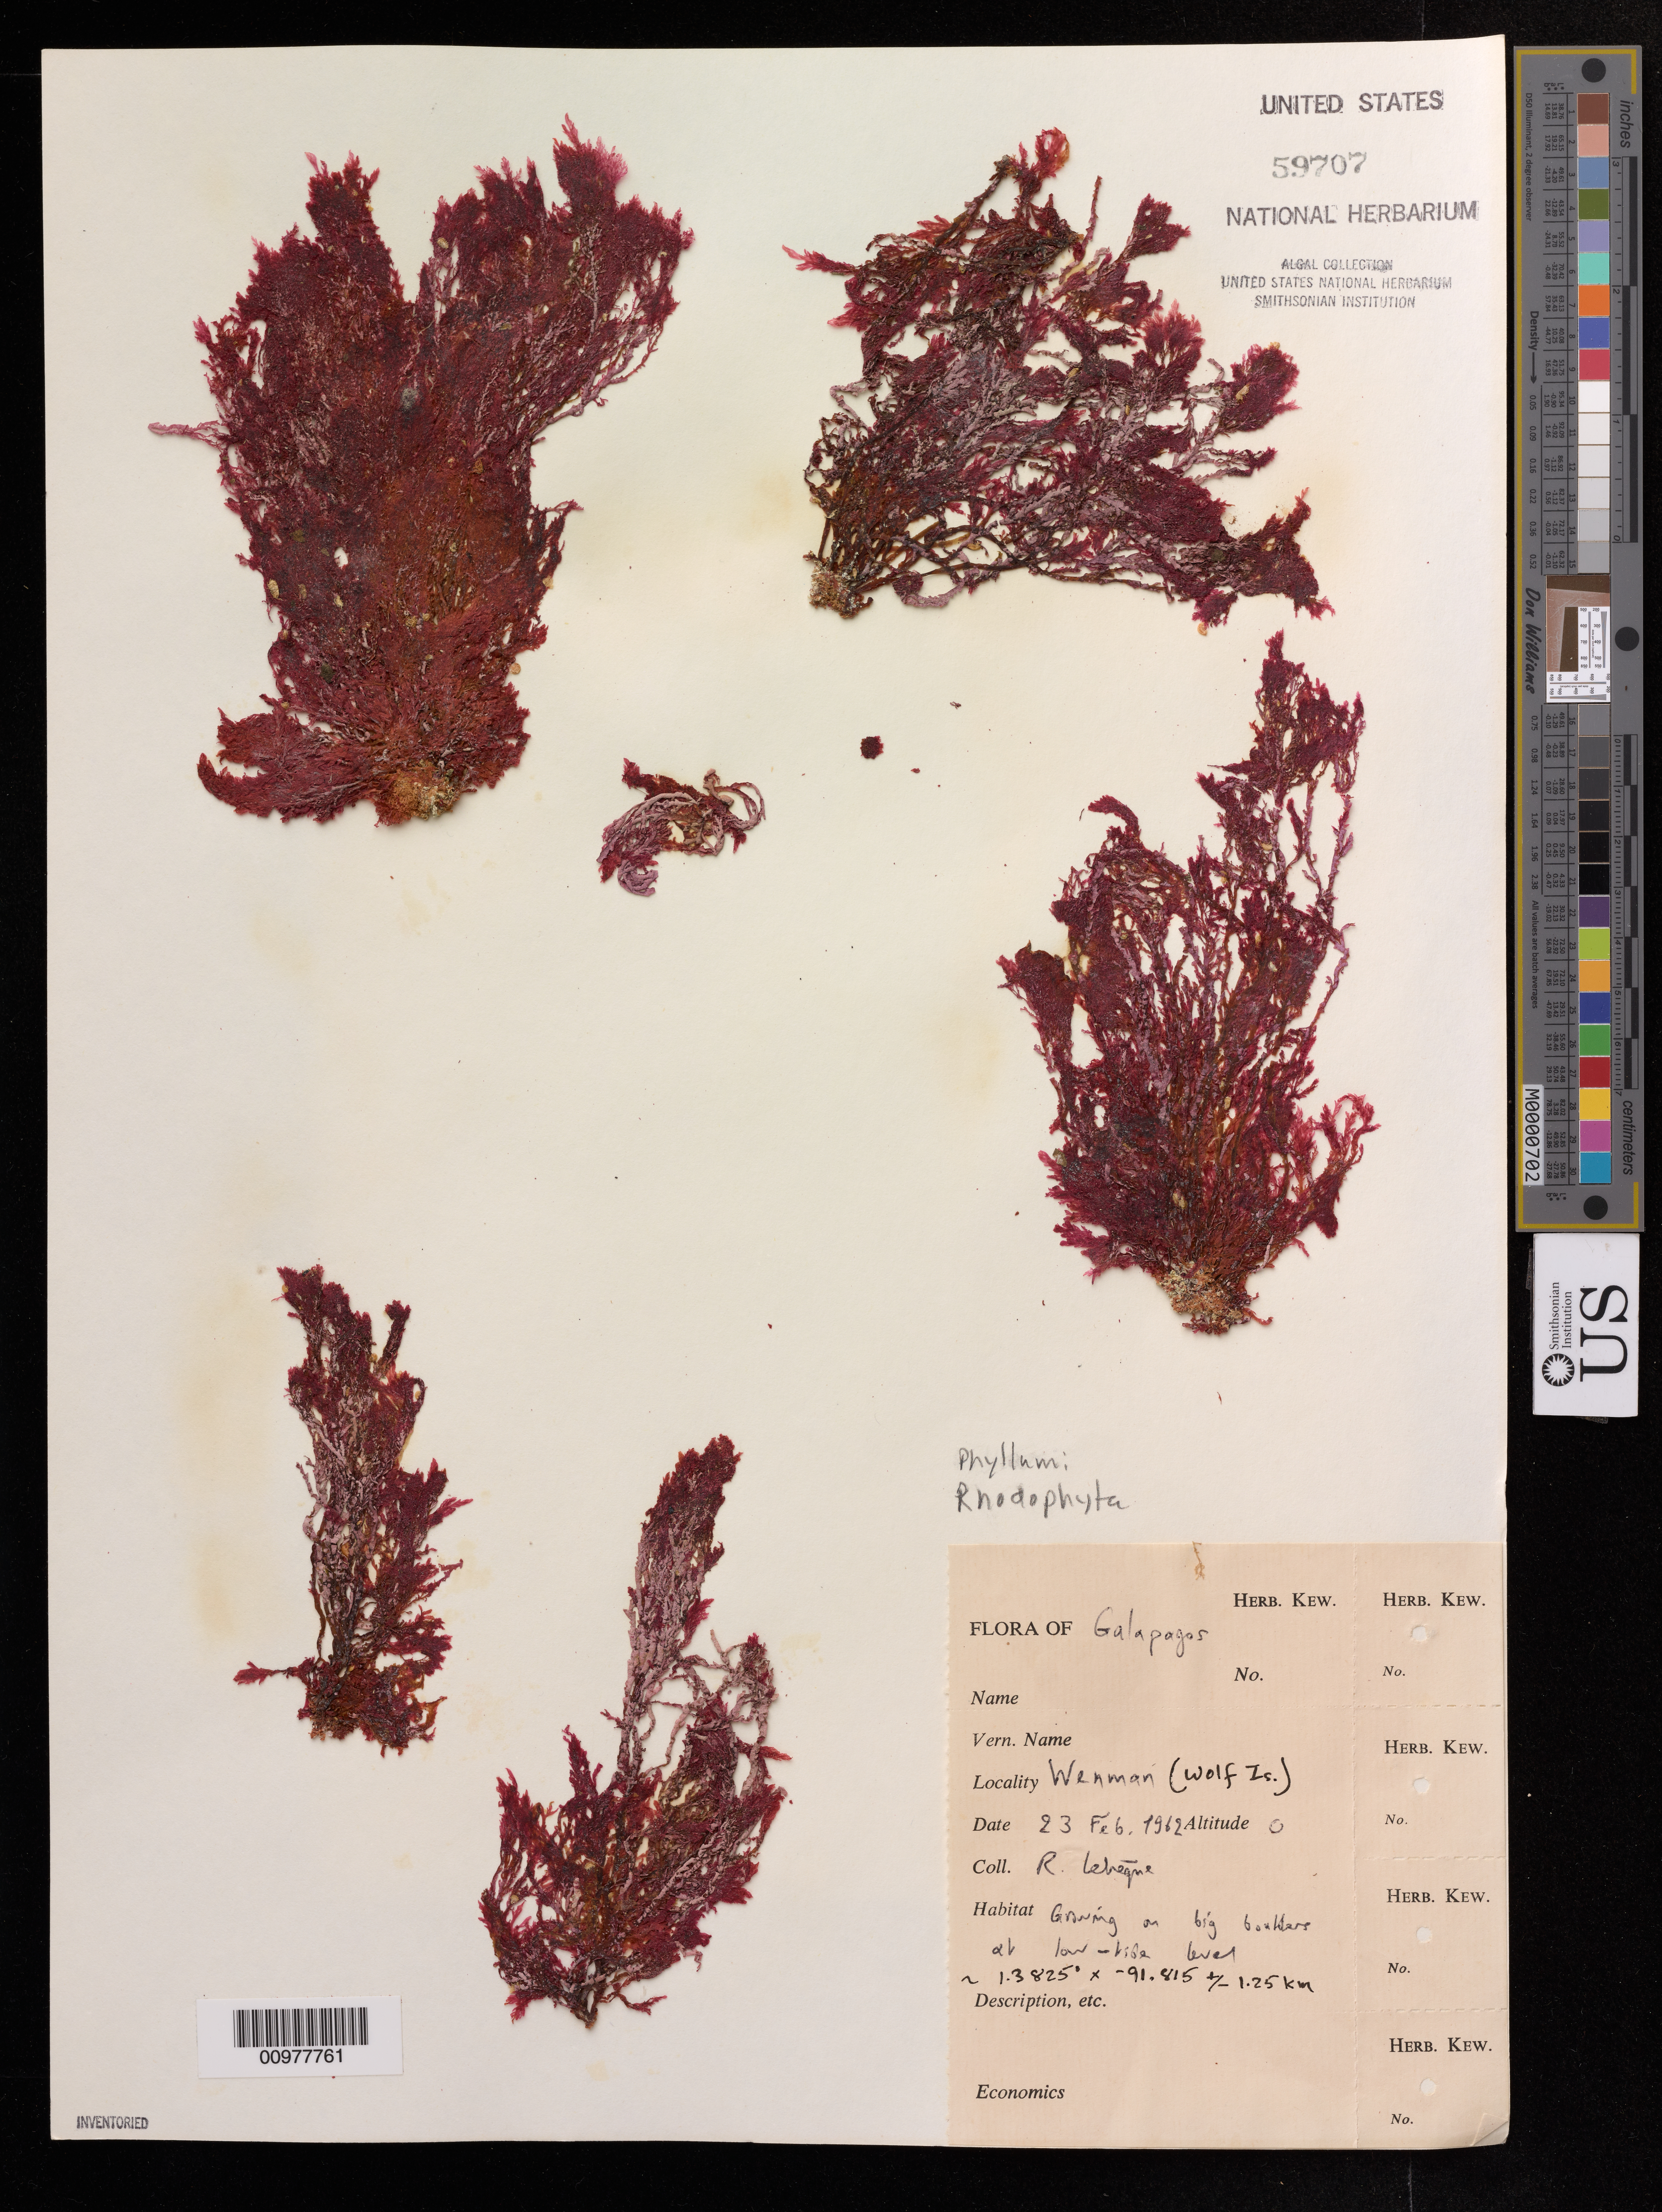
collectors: R. Lebeque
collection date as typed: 23 Feb 1962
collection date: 1962-02-23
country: Ecuador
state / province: Colón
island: Wenman [Wolf]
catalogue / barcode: US 59707